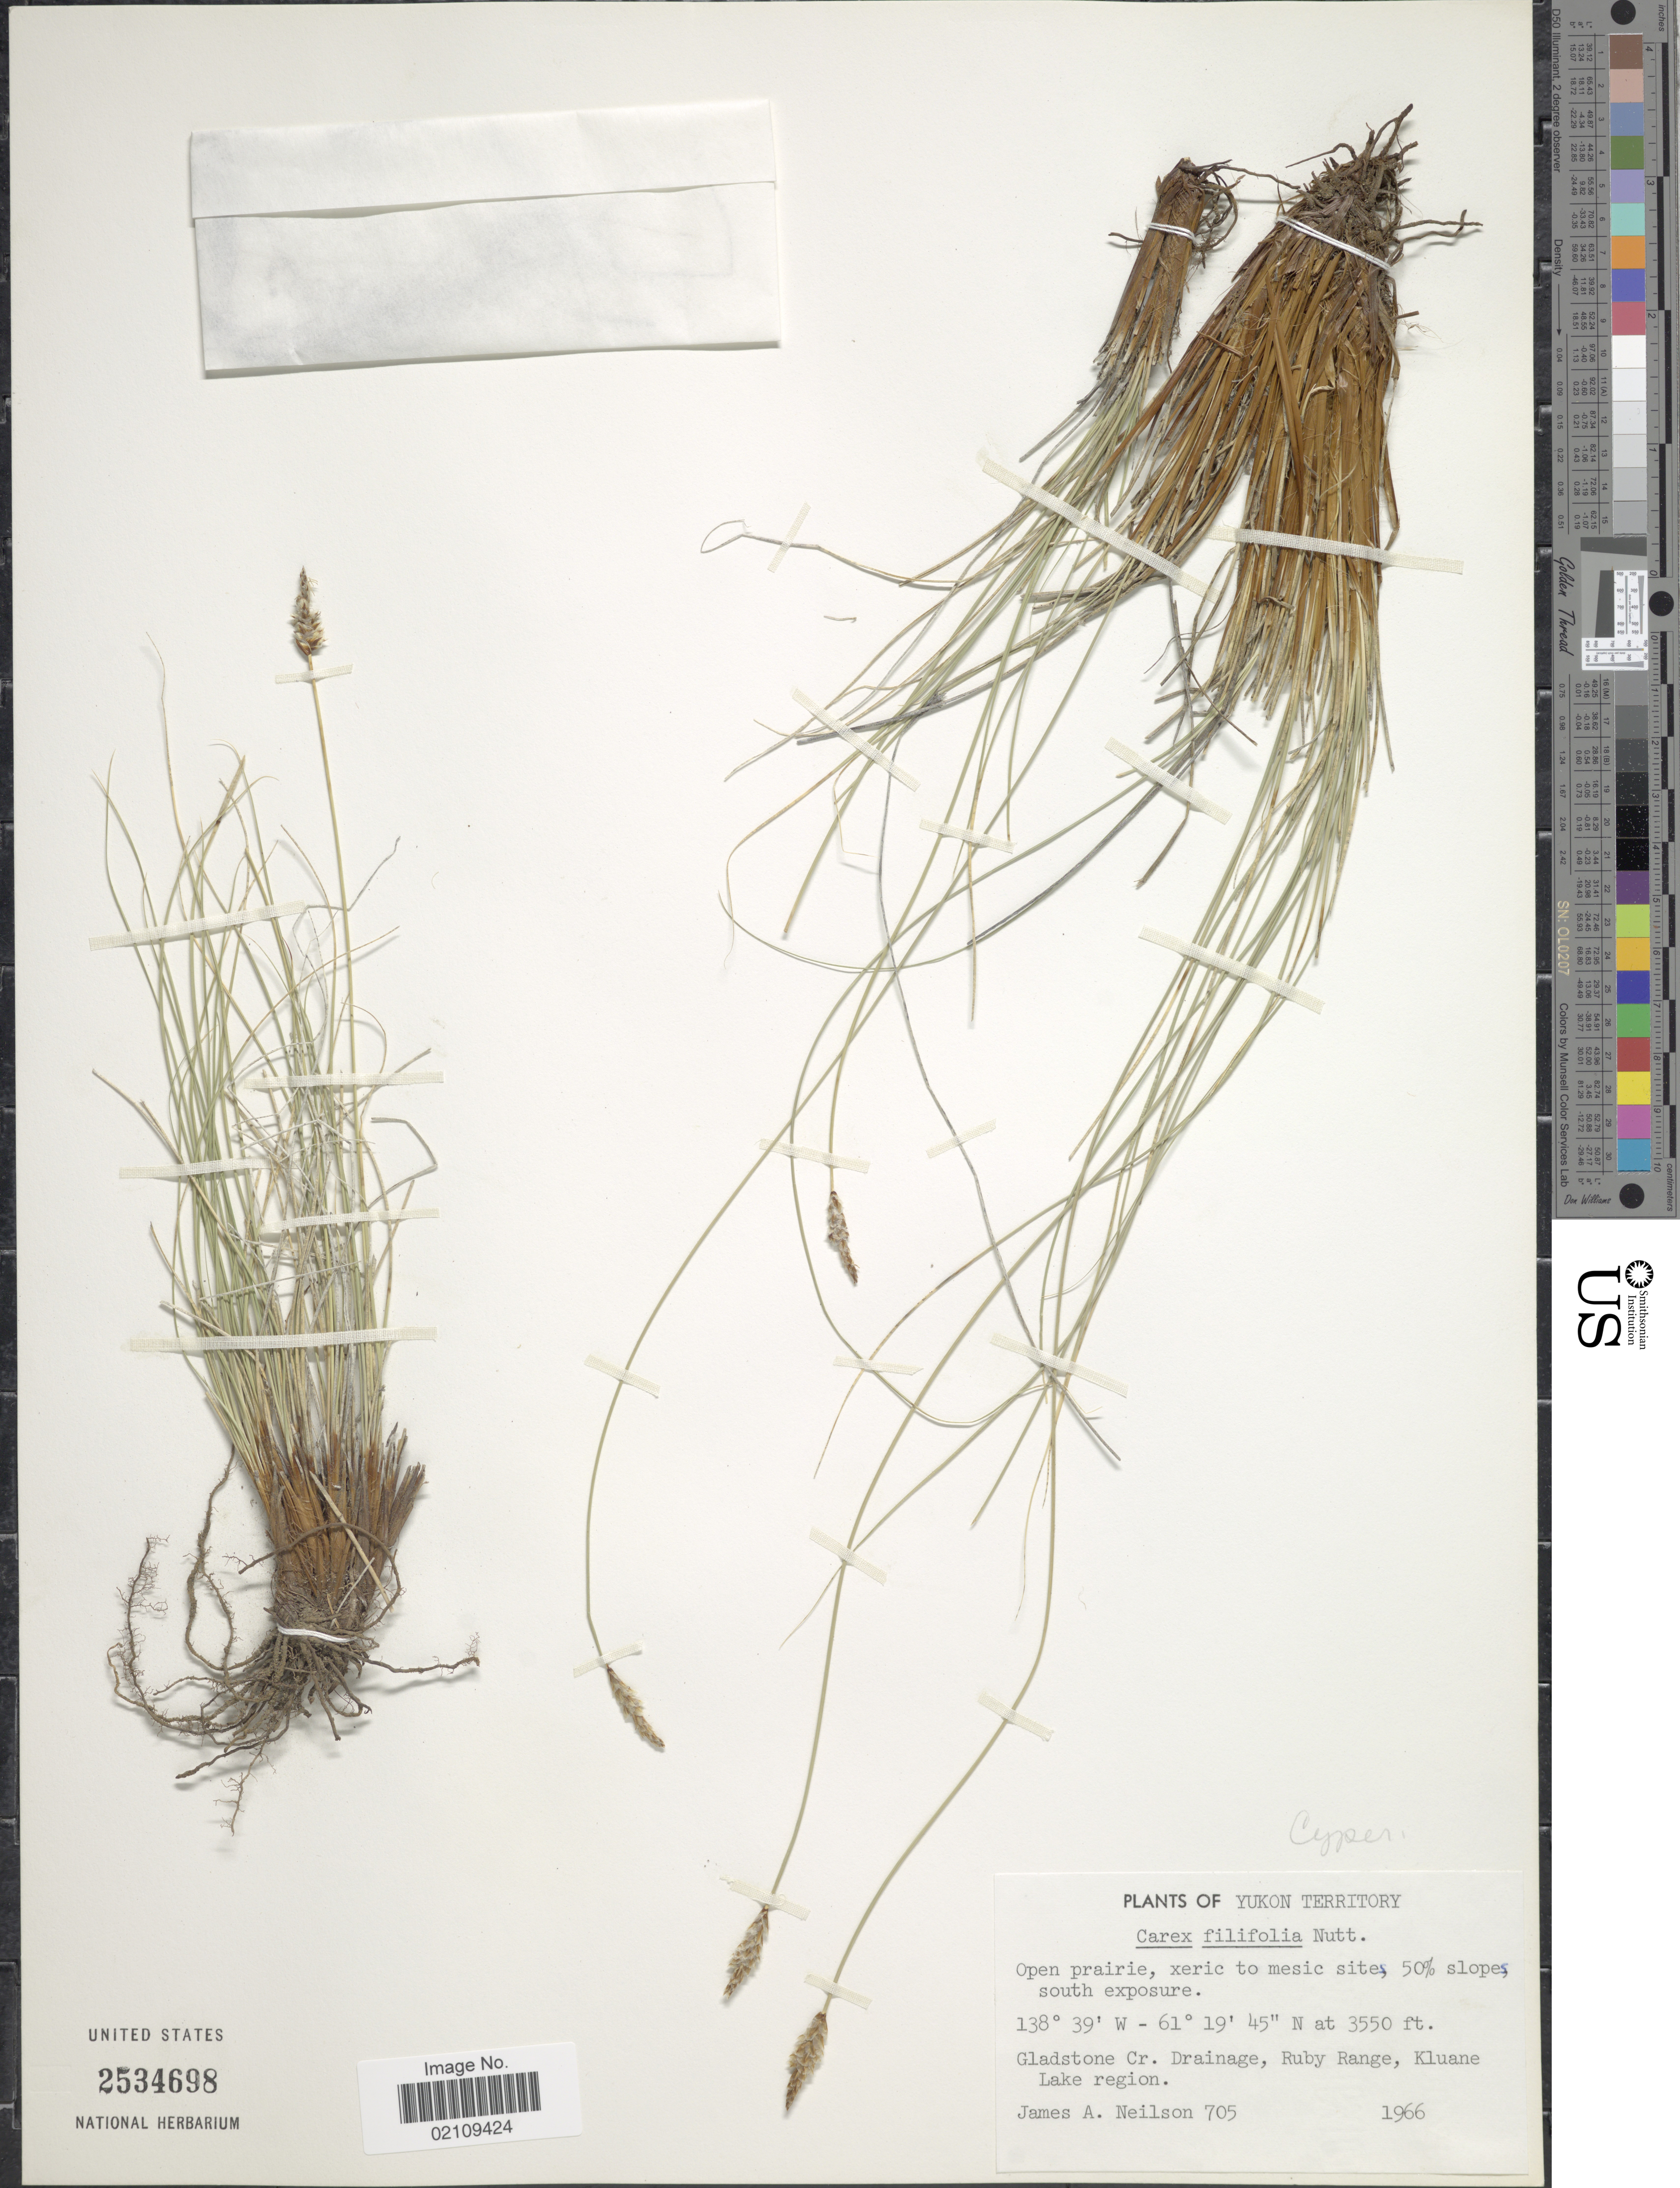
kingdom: Plantae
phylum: Tracheophyta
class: Liliopsida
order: Poales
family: Cyperaceae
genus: Carex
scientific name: Carex filifolia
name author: Nutt.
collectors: J. Neilson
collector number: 705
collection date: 1966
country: Canada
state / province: Yukon Territory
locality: Open prairie, xeric to mesi sites 50% slopes south exposure, Gladstone Cr. Drainage, Ruby Range, Kluane Lake region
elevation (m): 1082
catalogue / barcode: US 2534698